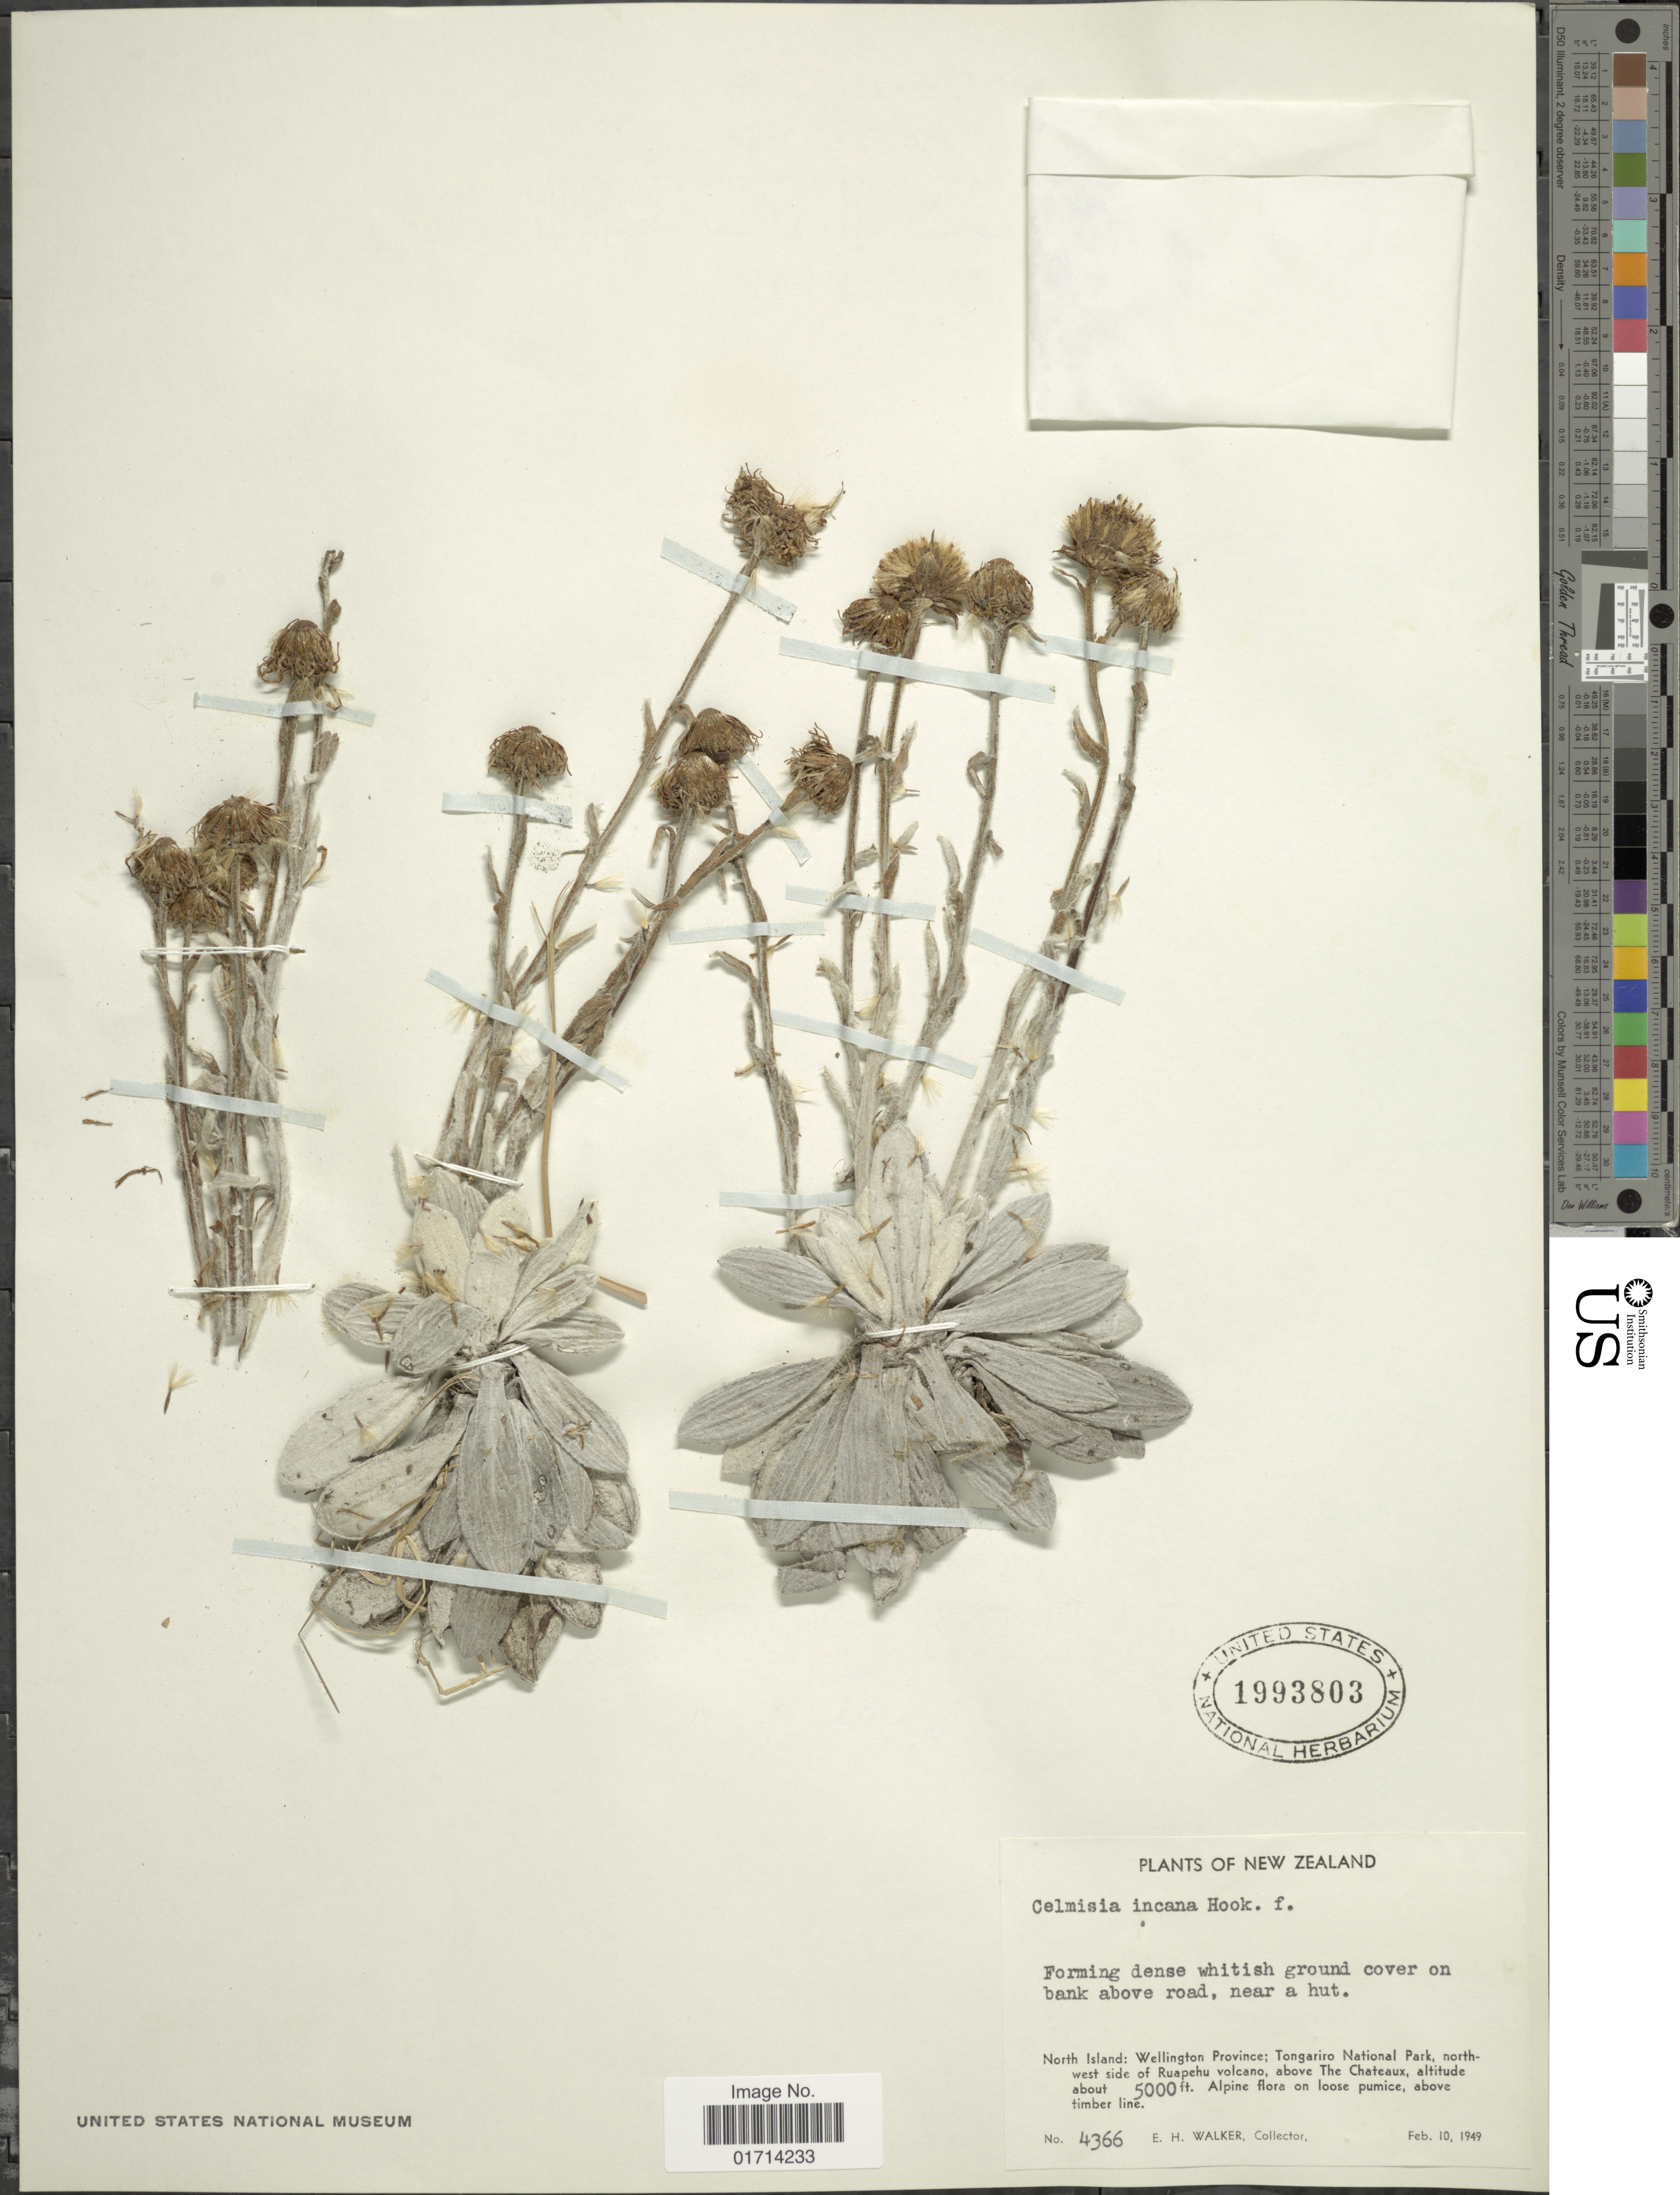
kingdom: Plantae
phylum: Tracheophyta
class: Magnoliopsida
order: Asterales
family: Asteraceae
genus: Celmisia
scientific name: Celmisia incana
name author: Hook. f.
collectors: E. H. Walker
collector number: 4366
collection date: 1949-02-10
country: New Zealand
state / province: Wellington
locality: Tongariro National Park, north-west side of Ruapehu volcano, above The Chateaux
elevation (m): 1524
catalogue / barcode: US 1993803